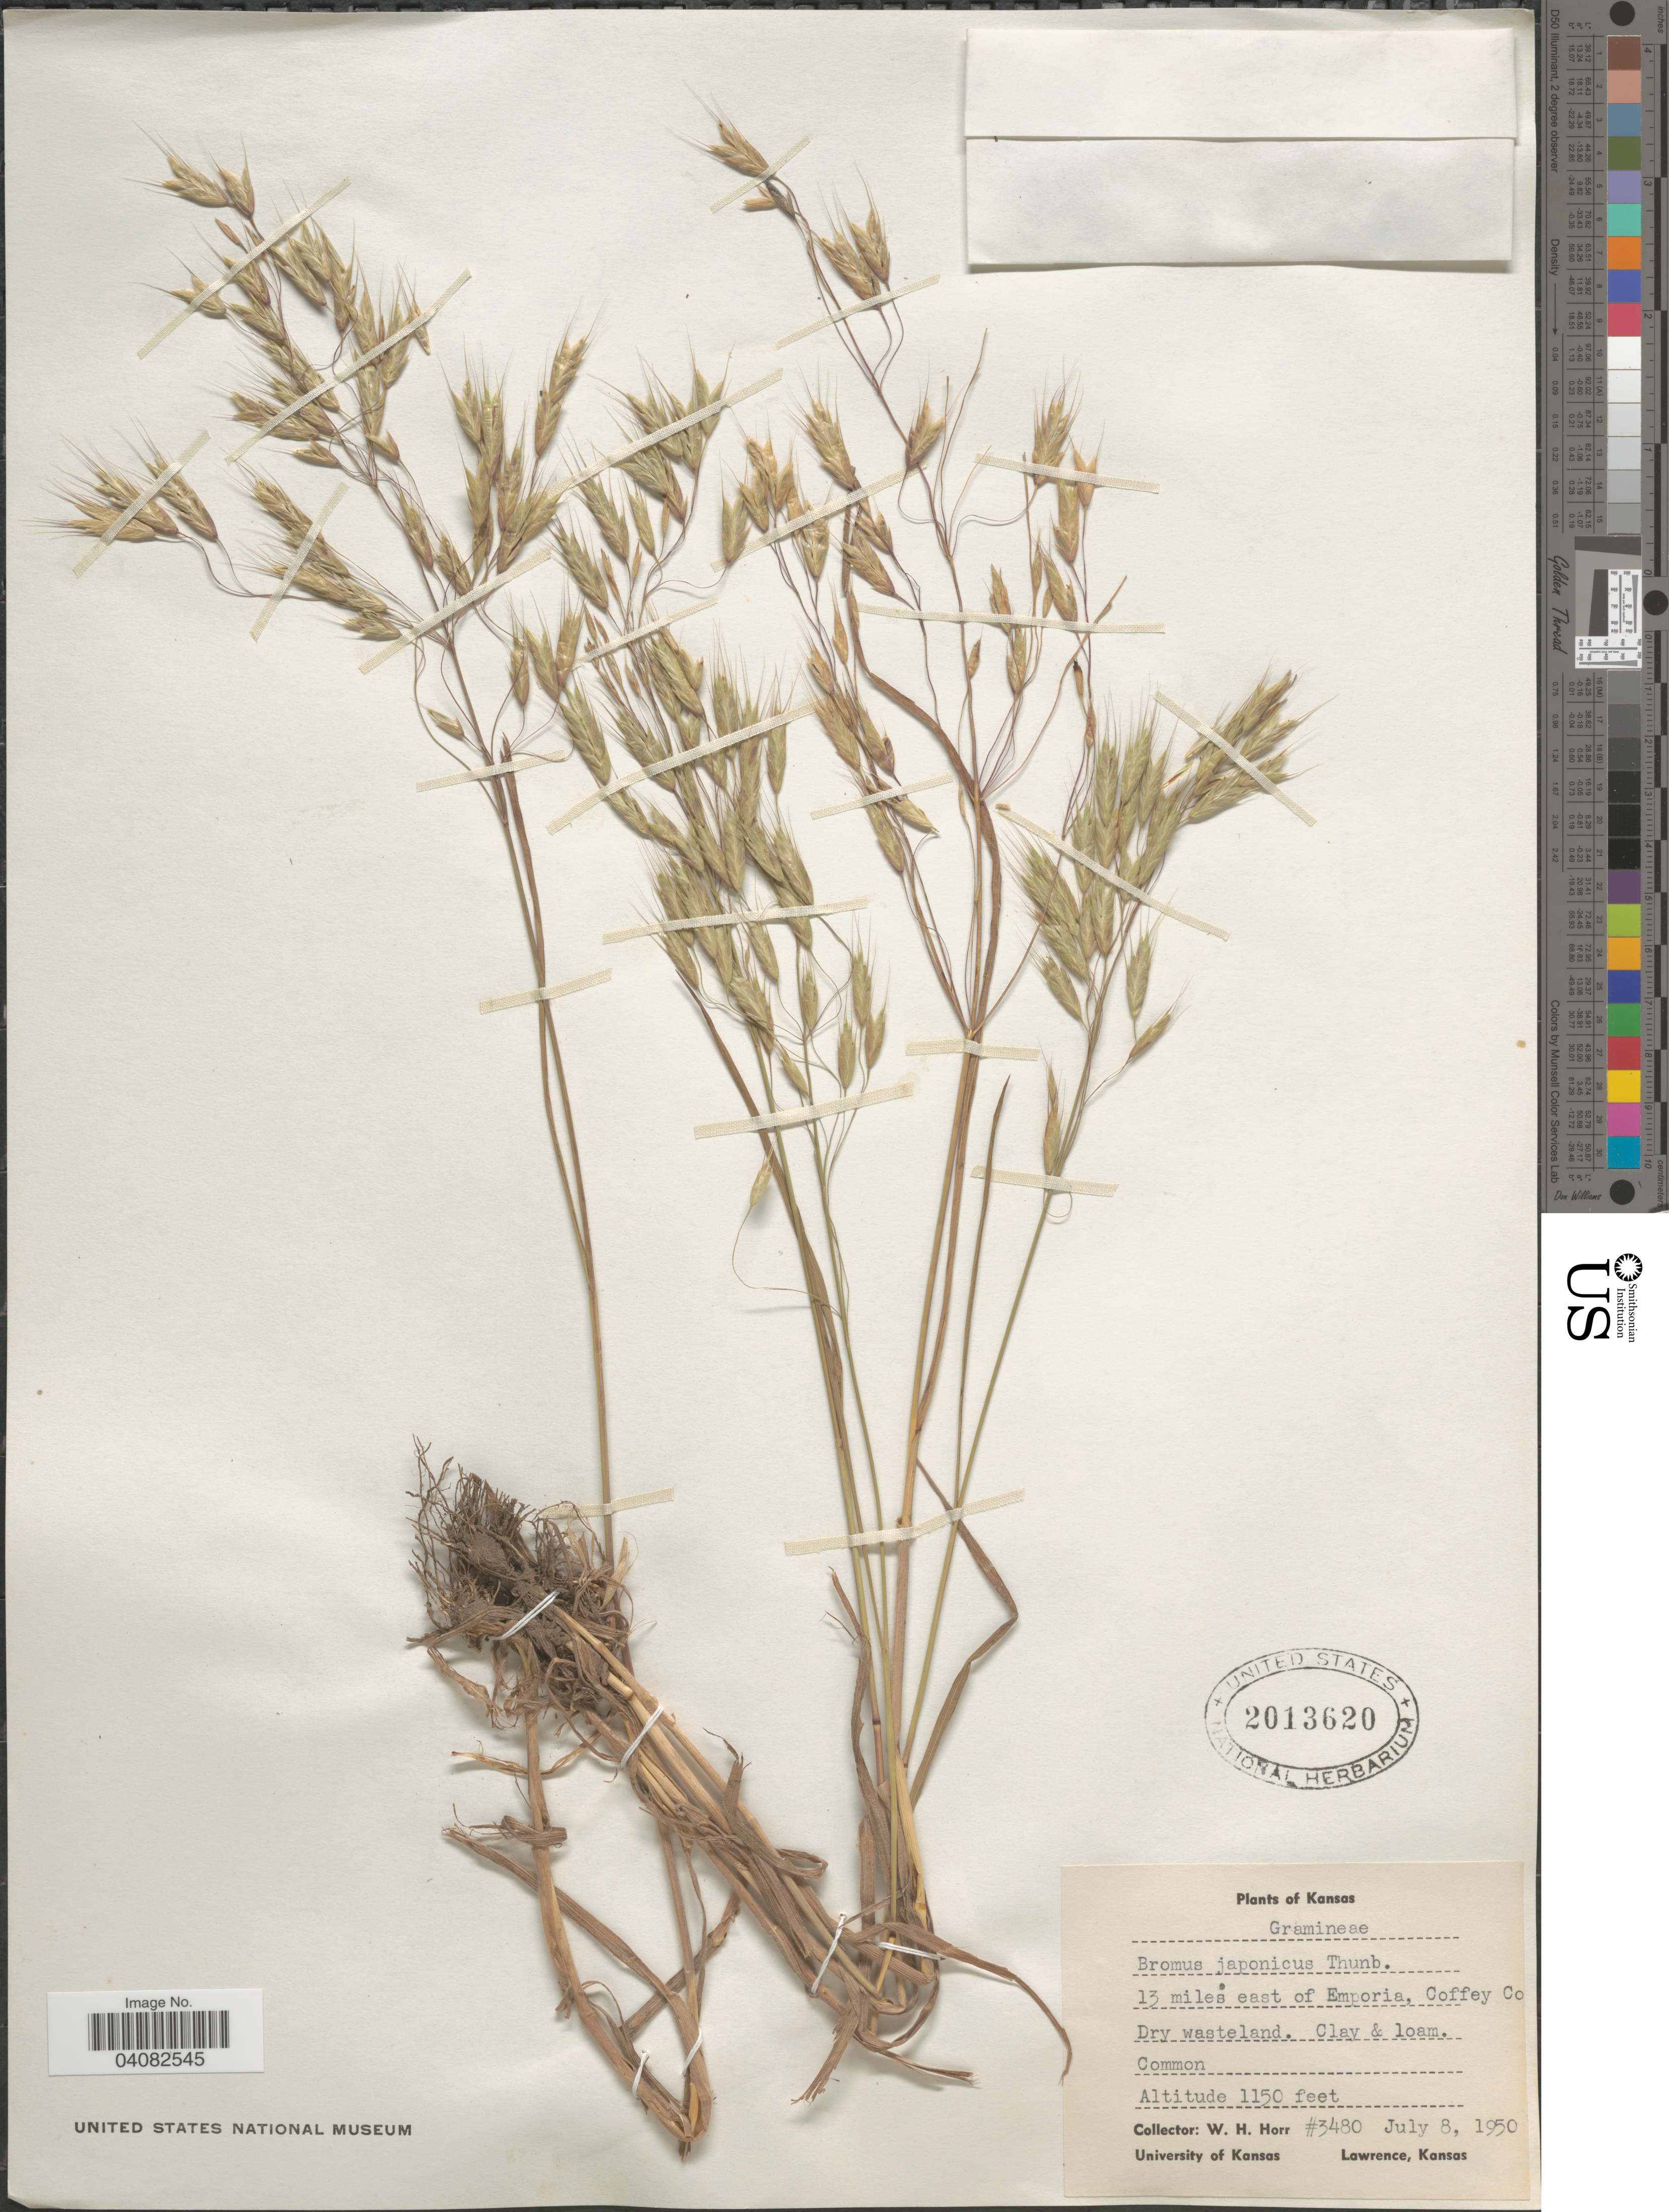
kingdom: Plantae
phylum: Tracheophyta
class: Liliopsida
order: Poales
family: Poaceae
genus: Bromus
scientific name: Bromus japonicus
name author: Houtt.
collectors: W. H. Horr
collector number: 3480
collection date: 1950-07-08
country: United States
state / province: Kansas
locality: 13 miles east of Emporia, Coffey Co.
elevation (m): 351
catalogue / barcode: US 2013620